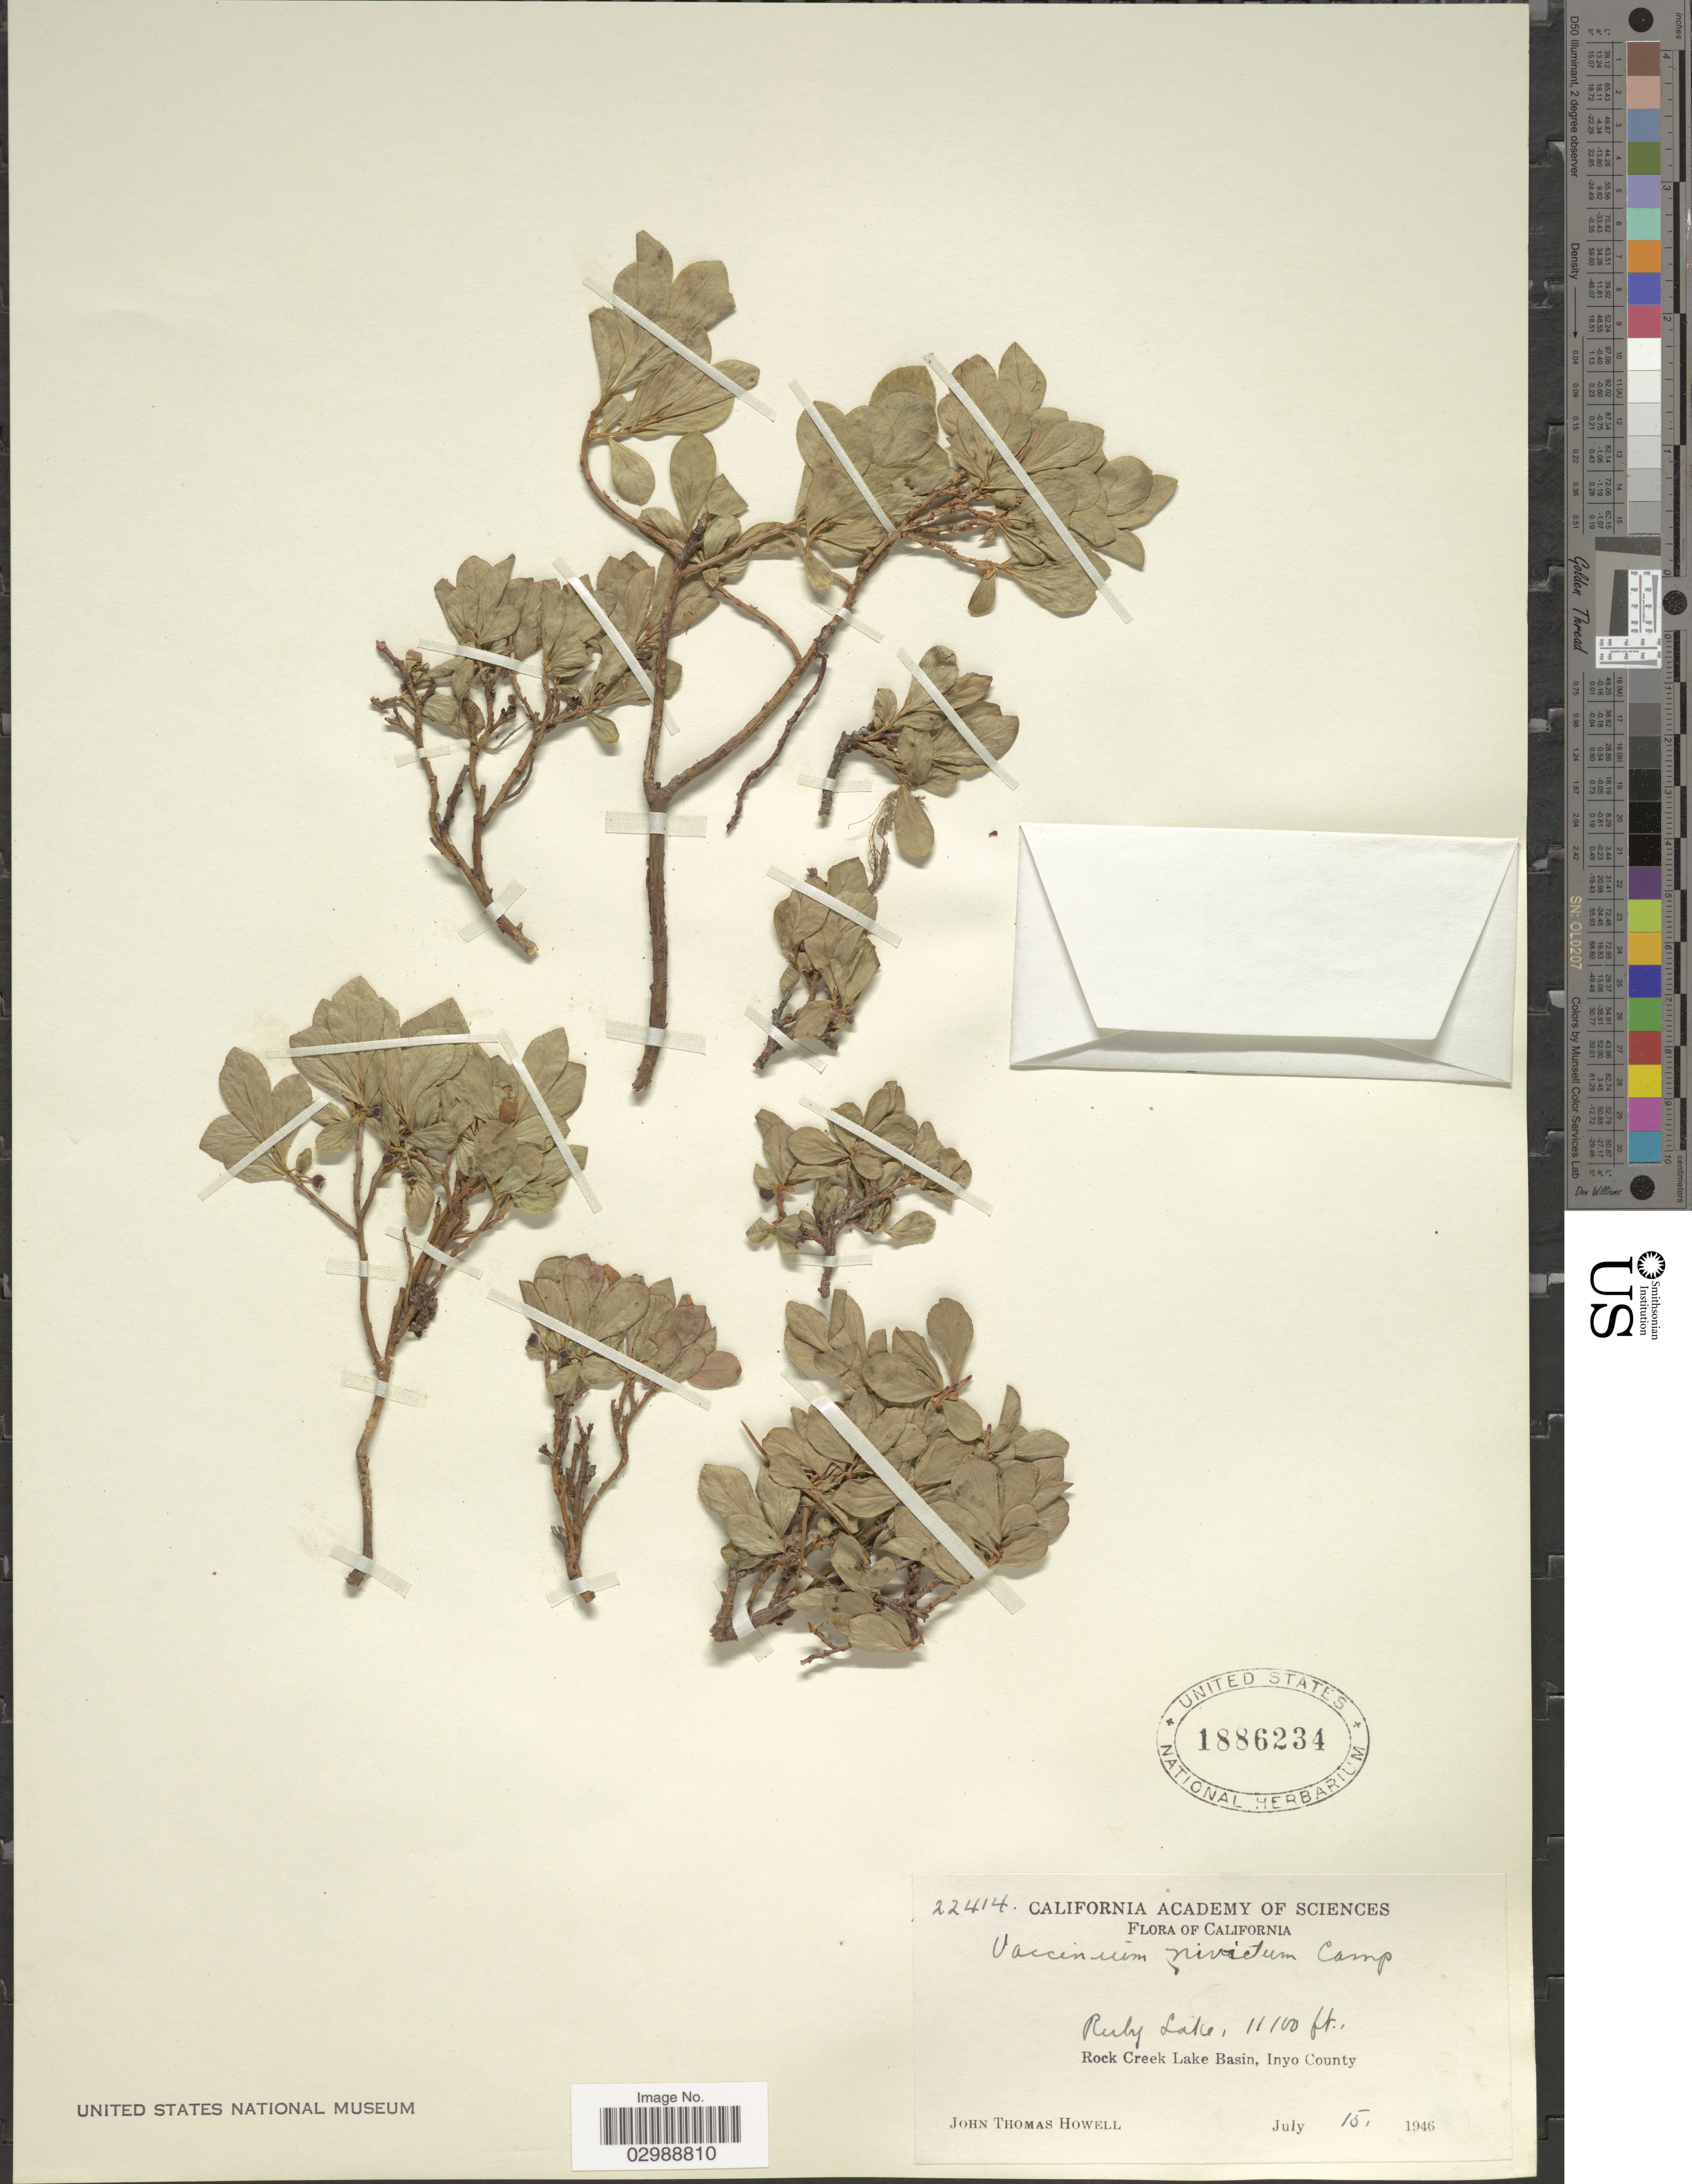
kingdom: Plantae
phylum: Tracheophyta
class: Magnoliopsida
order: Ericales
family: Ericaceae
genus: Vaccinium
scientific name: Vaccinium nivictum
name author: Camp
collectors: J. T. Howell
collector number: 22414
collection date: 1946-07-15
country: United States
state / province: California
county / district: Inyo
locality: Ruby Lake. Rock Creek Lake Basin, Inyo County.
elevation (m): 3383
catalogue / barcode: US 1886234